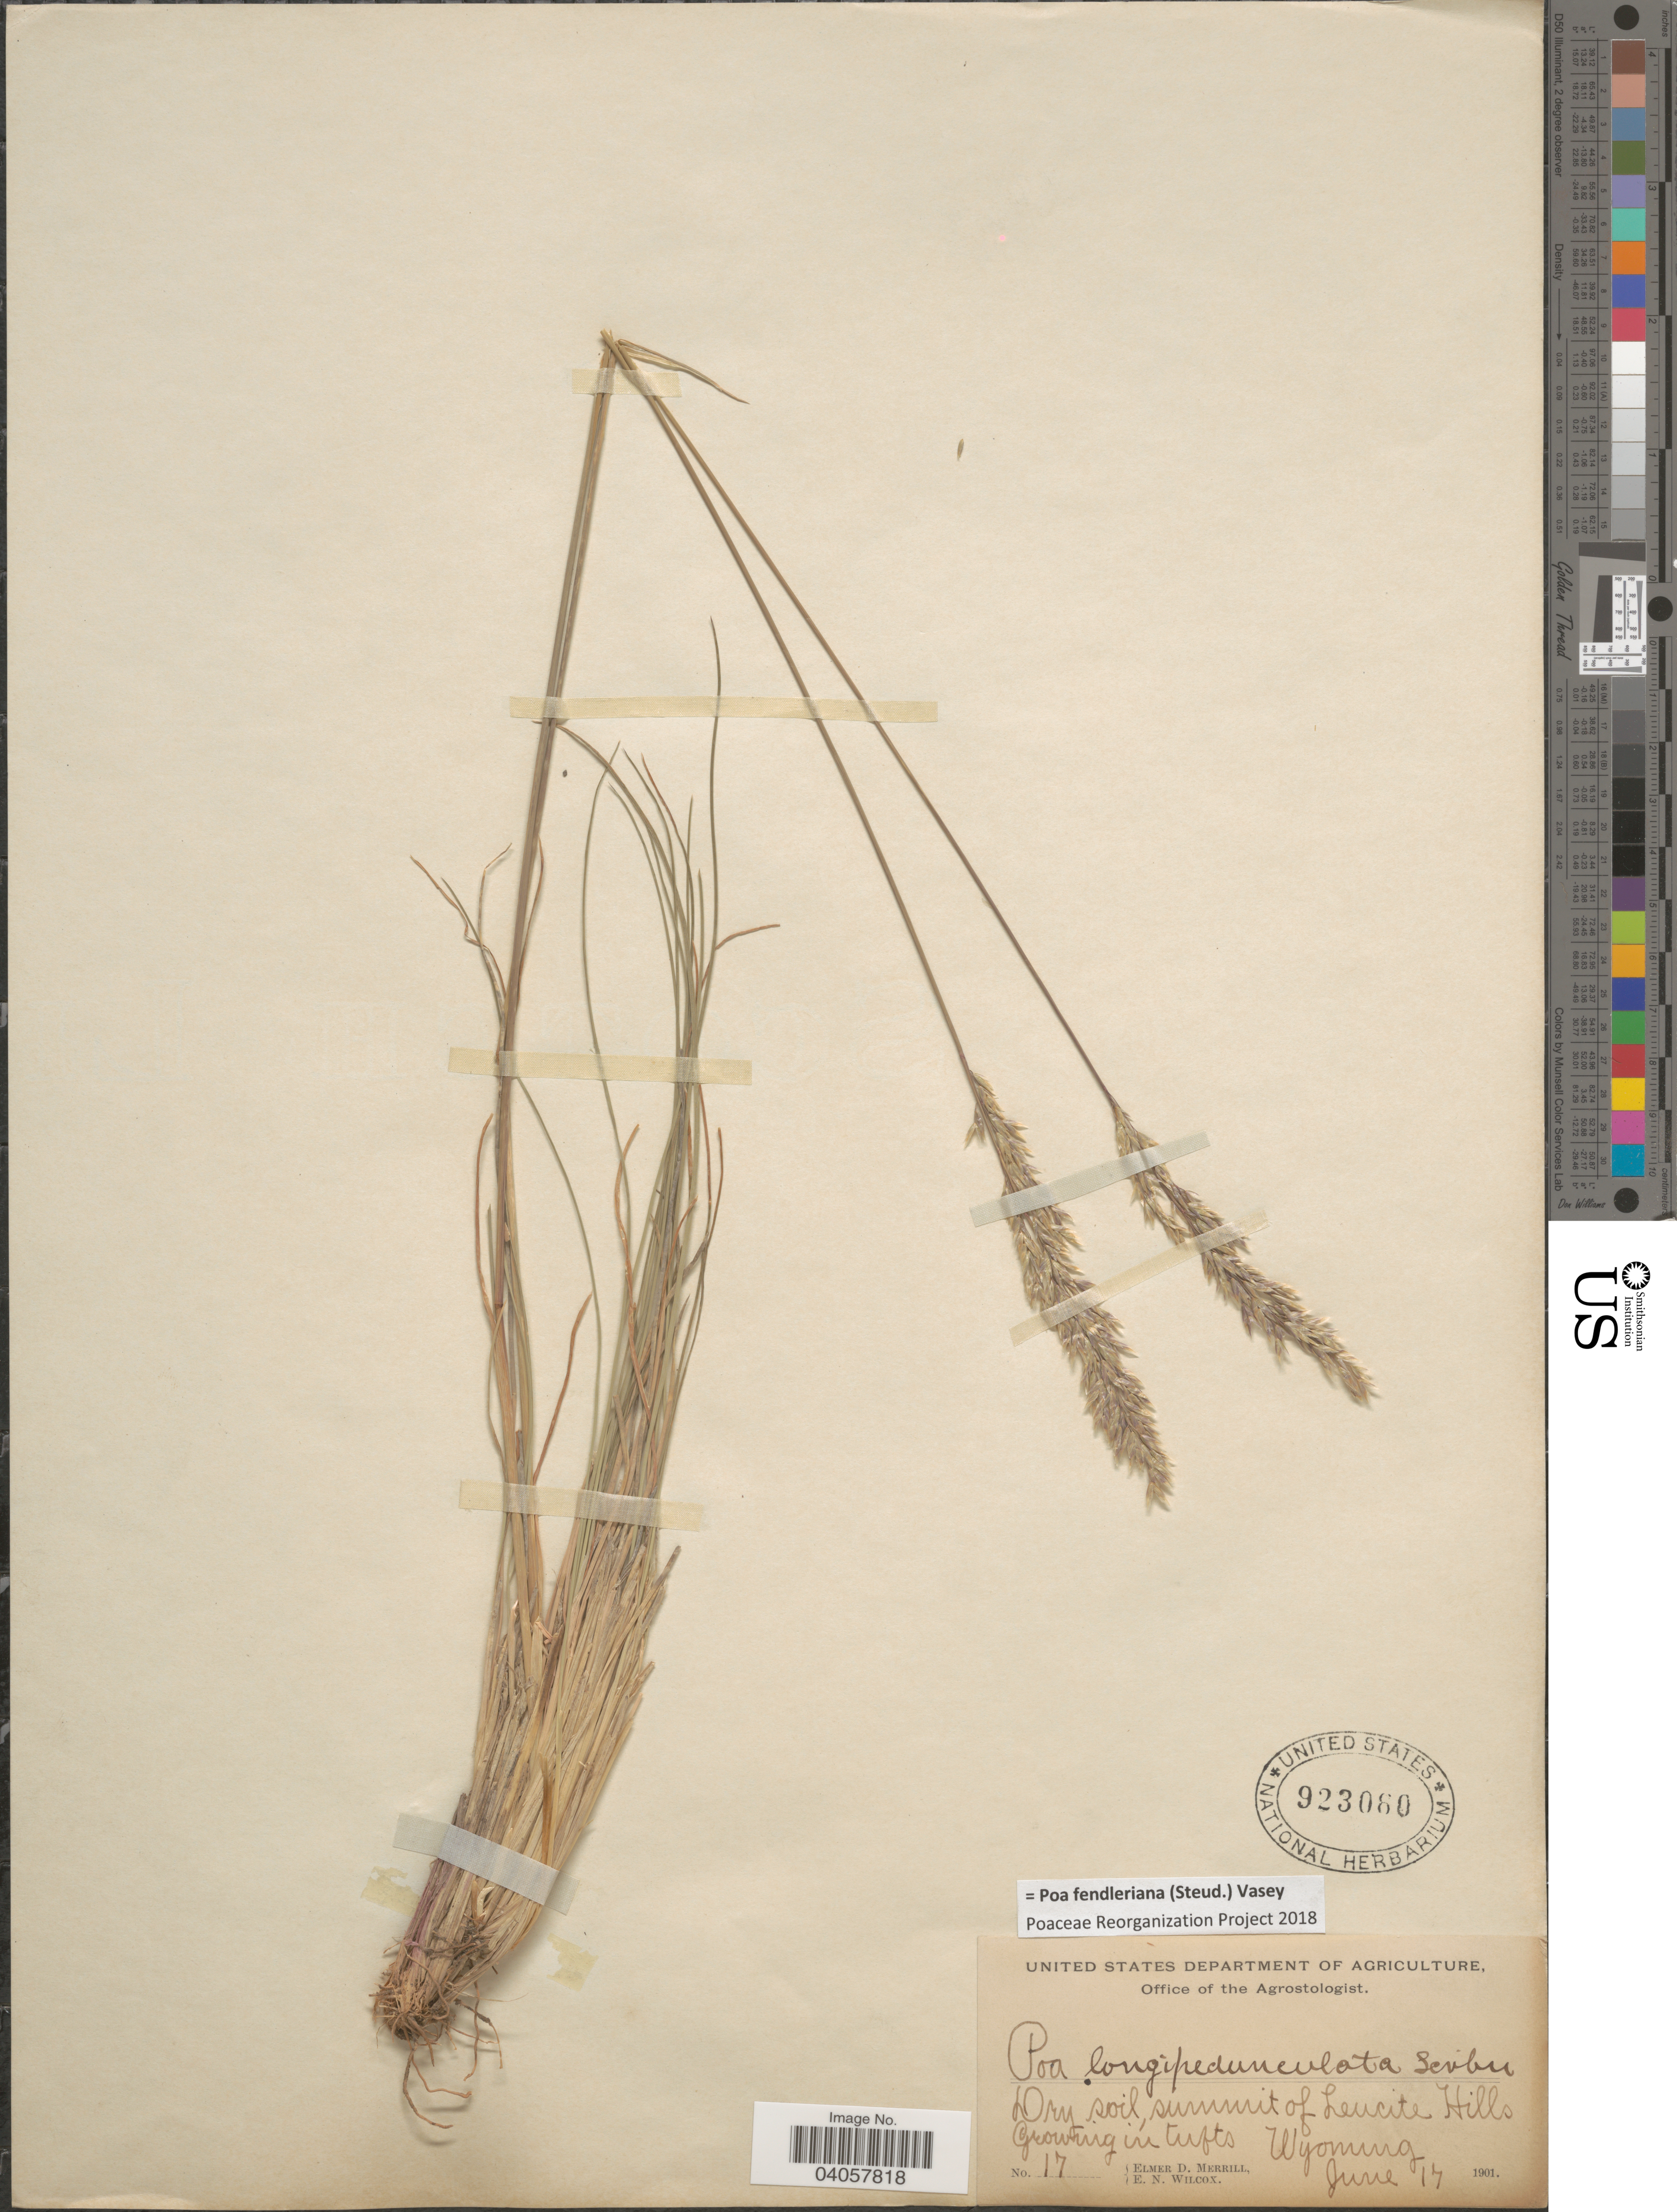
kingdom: Plantae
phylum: Tracheophyta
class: Liliopsida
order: Poales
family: Poaceae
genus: Poa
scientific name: Poa fendleriana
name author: (Steud.) Vasey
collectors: E. D. Merrill & E. Wilcox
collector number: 17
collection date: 1901-06-17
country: United States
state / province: Wyoming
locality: Dry soil, summit of Leucite Hills.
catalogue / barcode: US 923060